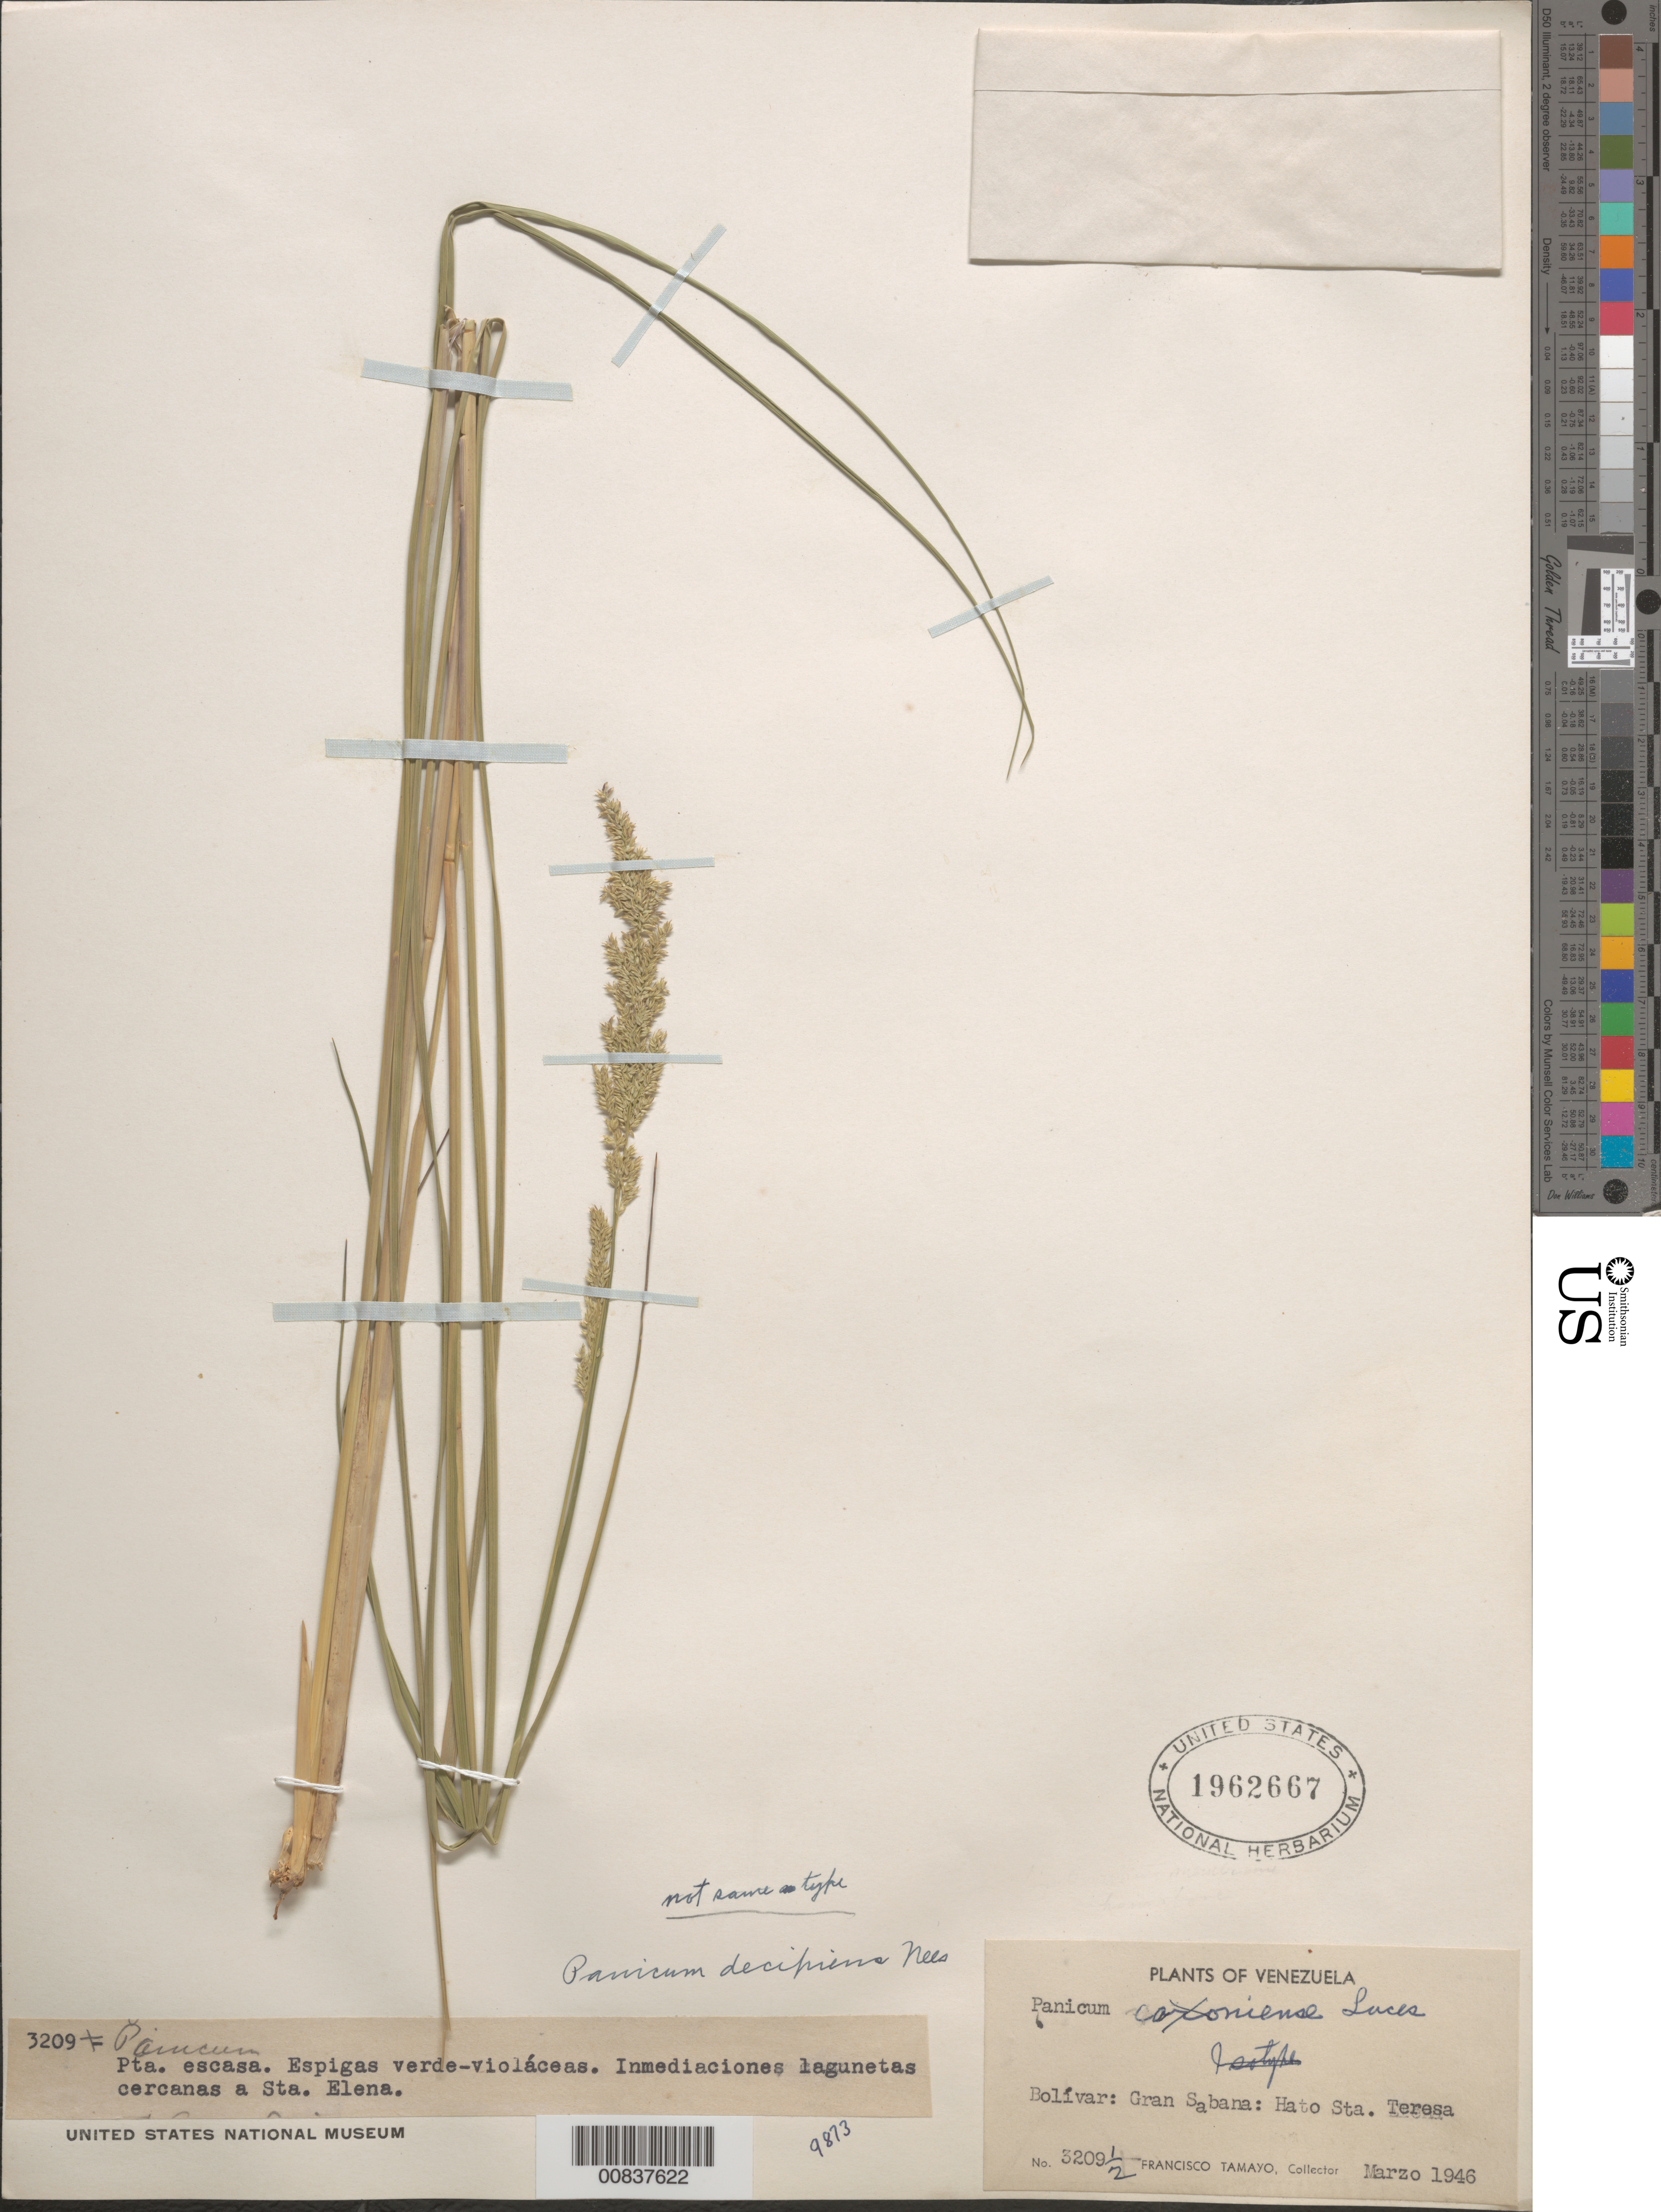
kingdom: Plantae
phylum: Tracheophyta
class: Liliopsida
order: Poales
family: Poaceae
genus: Panicum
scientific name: Panicum decipiens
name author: Nees ex Trin.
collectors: F. Tamayo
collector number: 3209 ½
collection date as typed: Mar-46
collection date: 1946-03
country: Venezuela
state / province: Bolívar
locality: Gran Sabana, Sta. Teresa, Sta. Elena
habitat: Inmediaciones lagunetas cercanas a Sta. Elena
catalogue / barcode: US 1962667